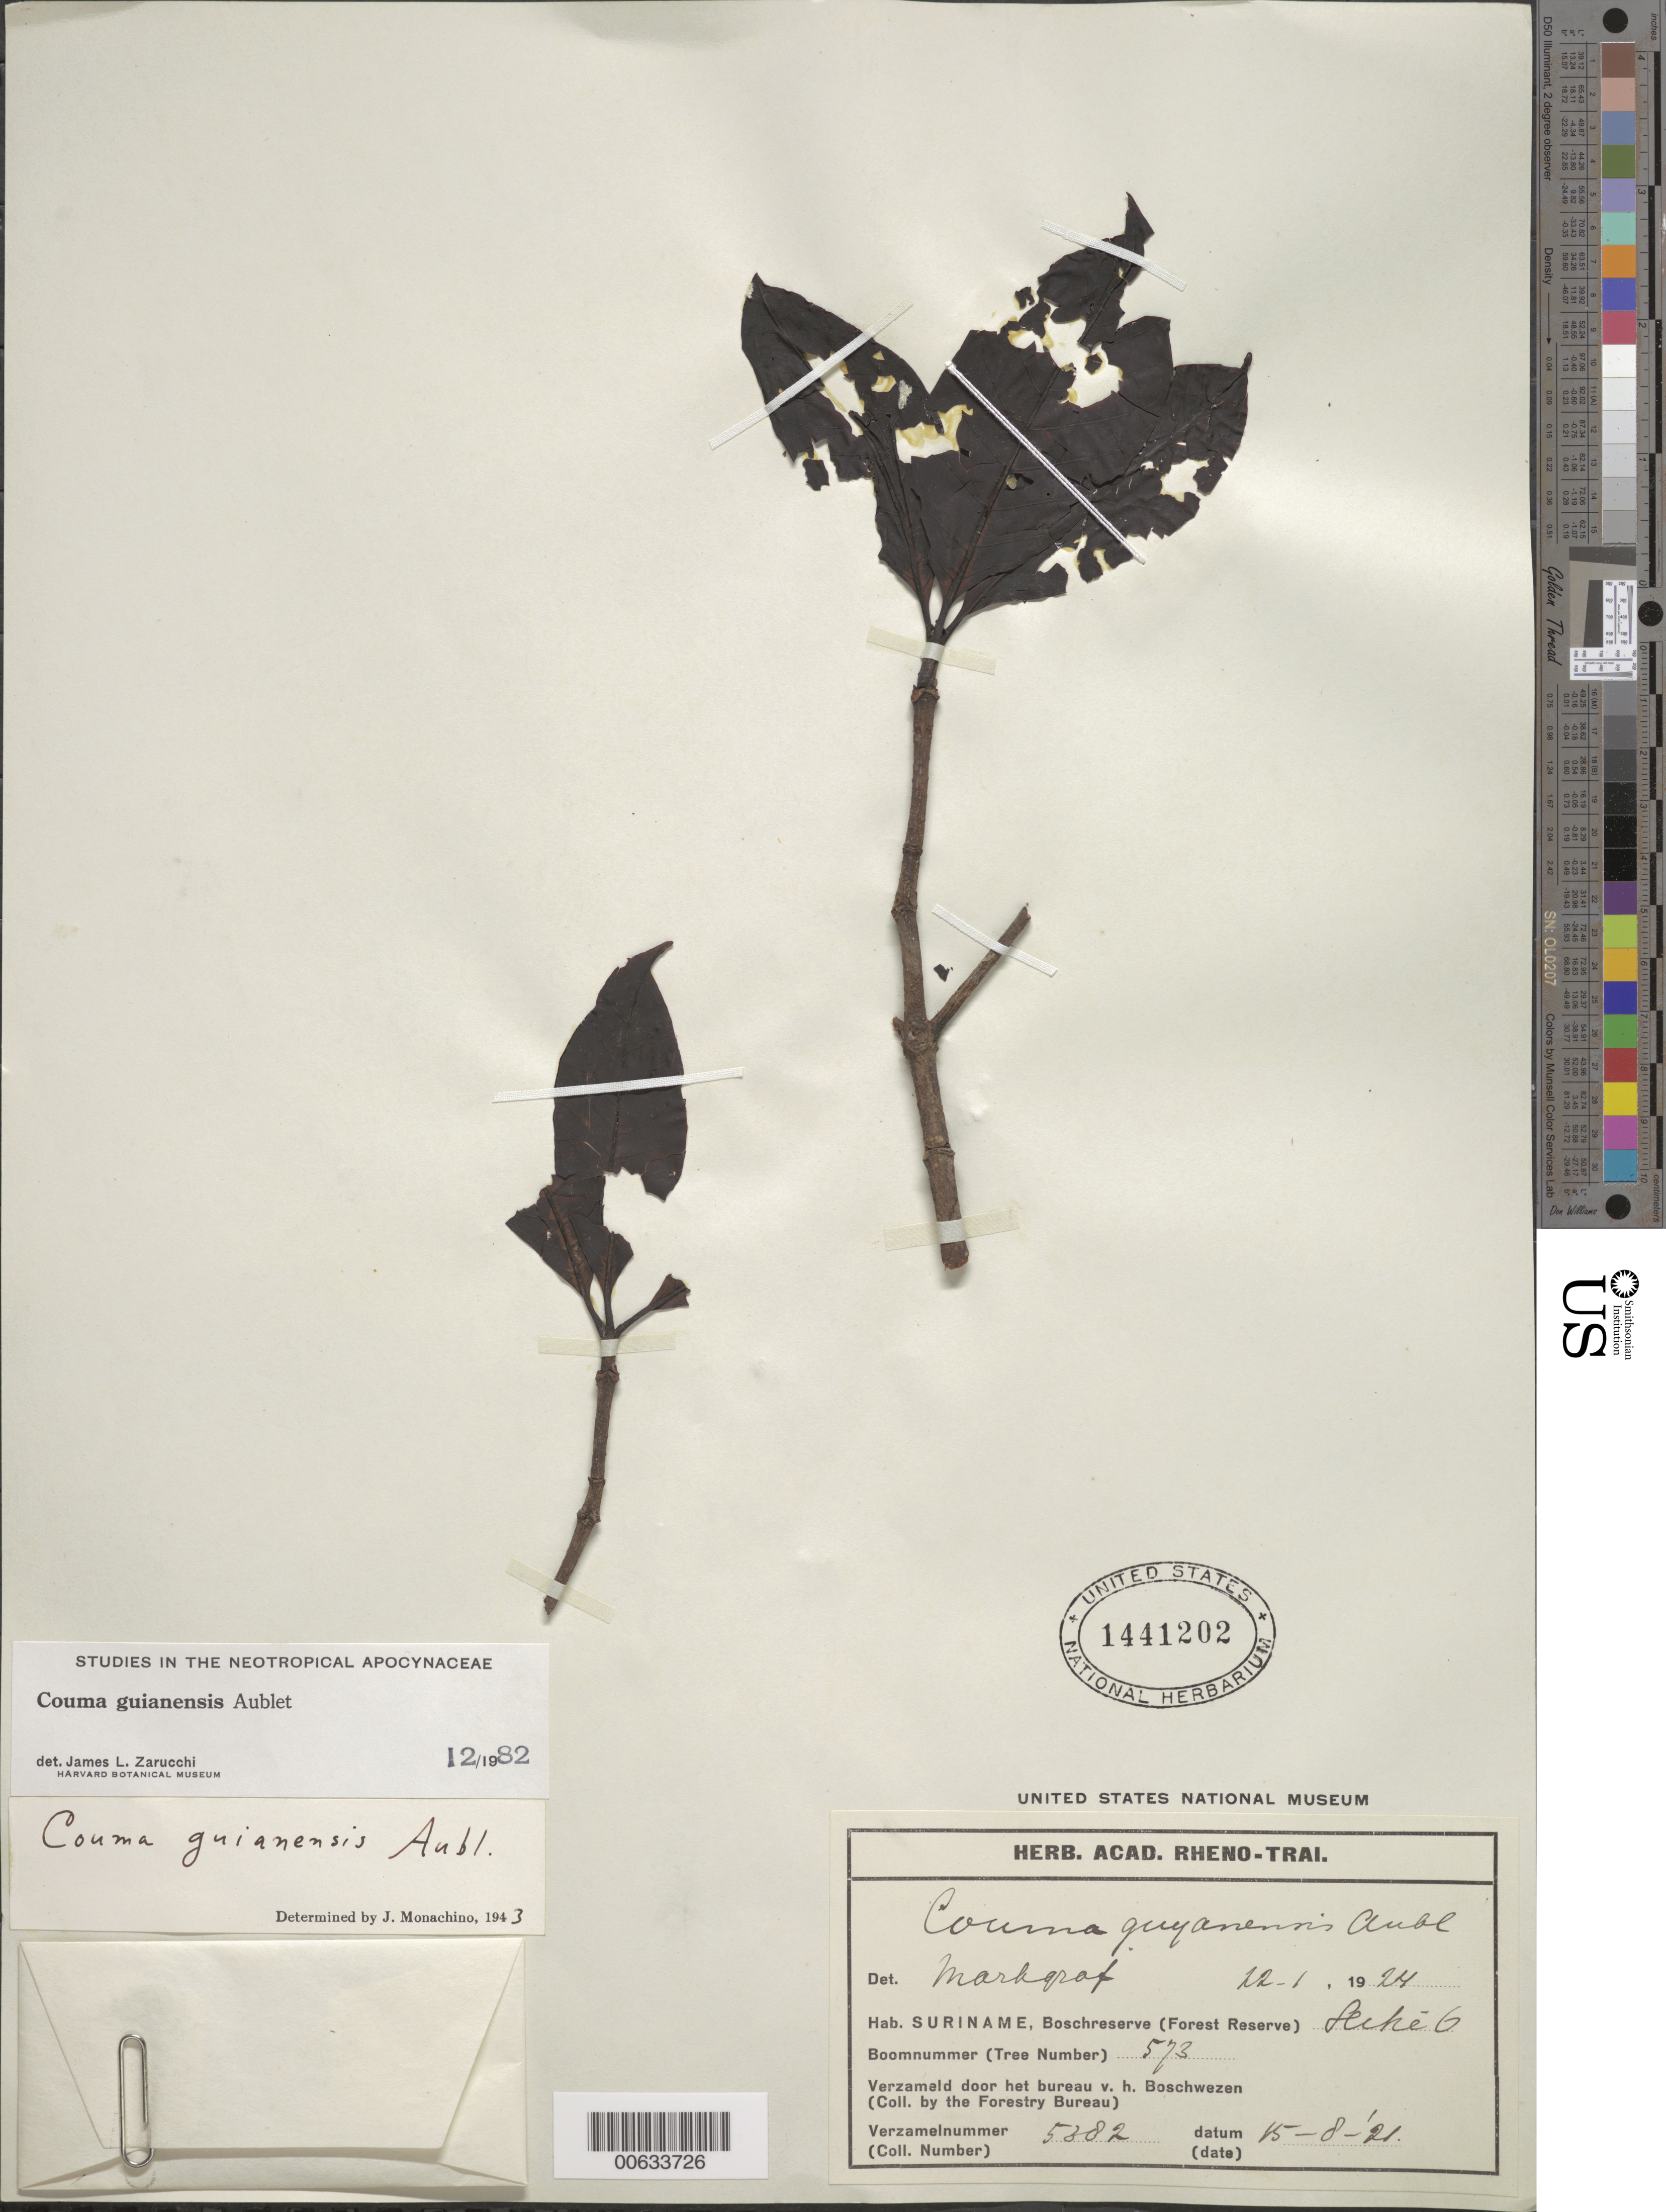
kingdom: Plantae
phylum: Tracheophyta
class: Magnoliopsida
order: Gentianales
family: Apocynaceae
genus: Couma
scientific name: Couma guianensis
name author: Aubl.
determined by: Zarucchi, J. L.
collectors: Forestry Bureau-Surinam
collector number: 5382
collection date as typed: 15-Aug-21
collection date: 1921-08-15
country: Suriname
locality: Sectie O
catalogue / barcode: US 1441202